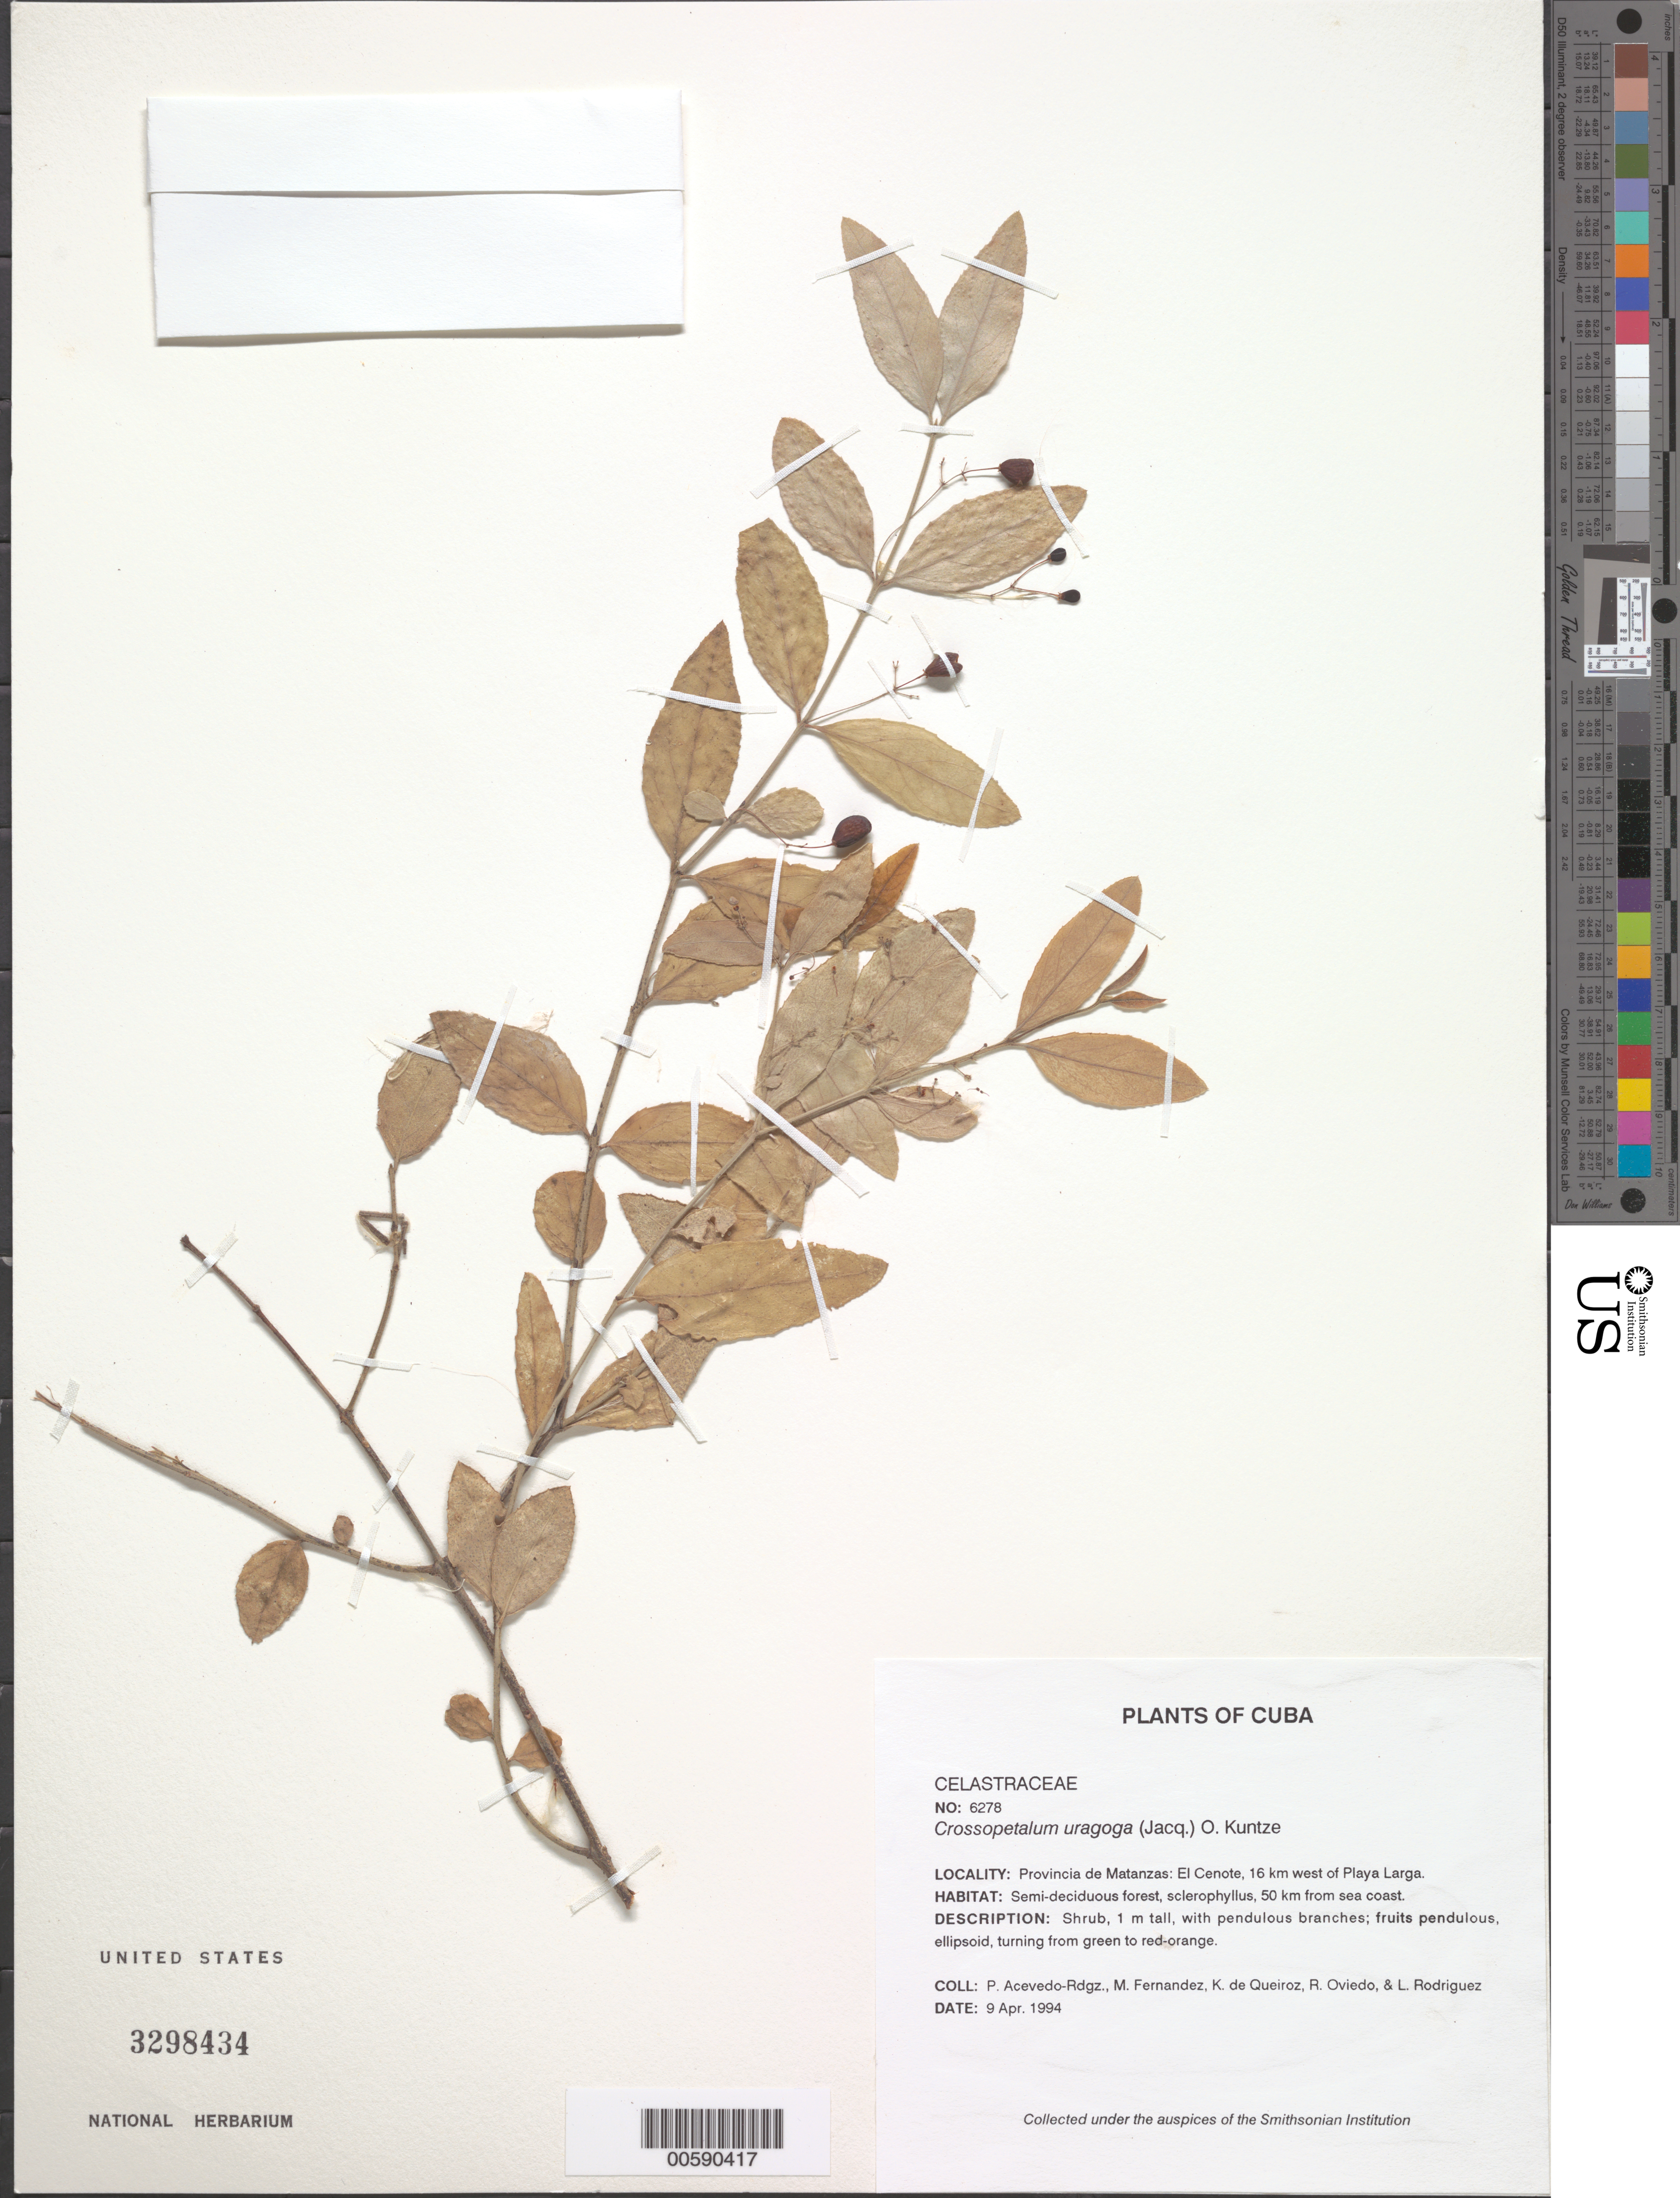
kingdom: Plantae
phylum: Tracheophyta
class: Magnoliopsida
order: Celastrales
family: Celastraceae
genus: Crossopetalum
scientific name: Crossopetalum uragoga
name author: (Jacq.) Kuntze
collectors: P. Acevedo-Rodr., M. Fernández, K. De Queiroz, R. Oviedo & L. Rodriguez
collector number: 6278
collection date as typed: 09 Apr 1994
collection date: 1994-04-09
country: Cuba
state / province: Matanzas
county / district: Municipio de Ciénaga de Zapata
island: Cuba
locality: El Cenote, 16 km west of Playa Larga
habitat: Semi-deciduous forest, sclerophyllus, 50 km from sea coast.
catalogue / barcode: US 3298434